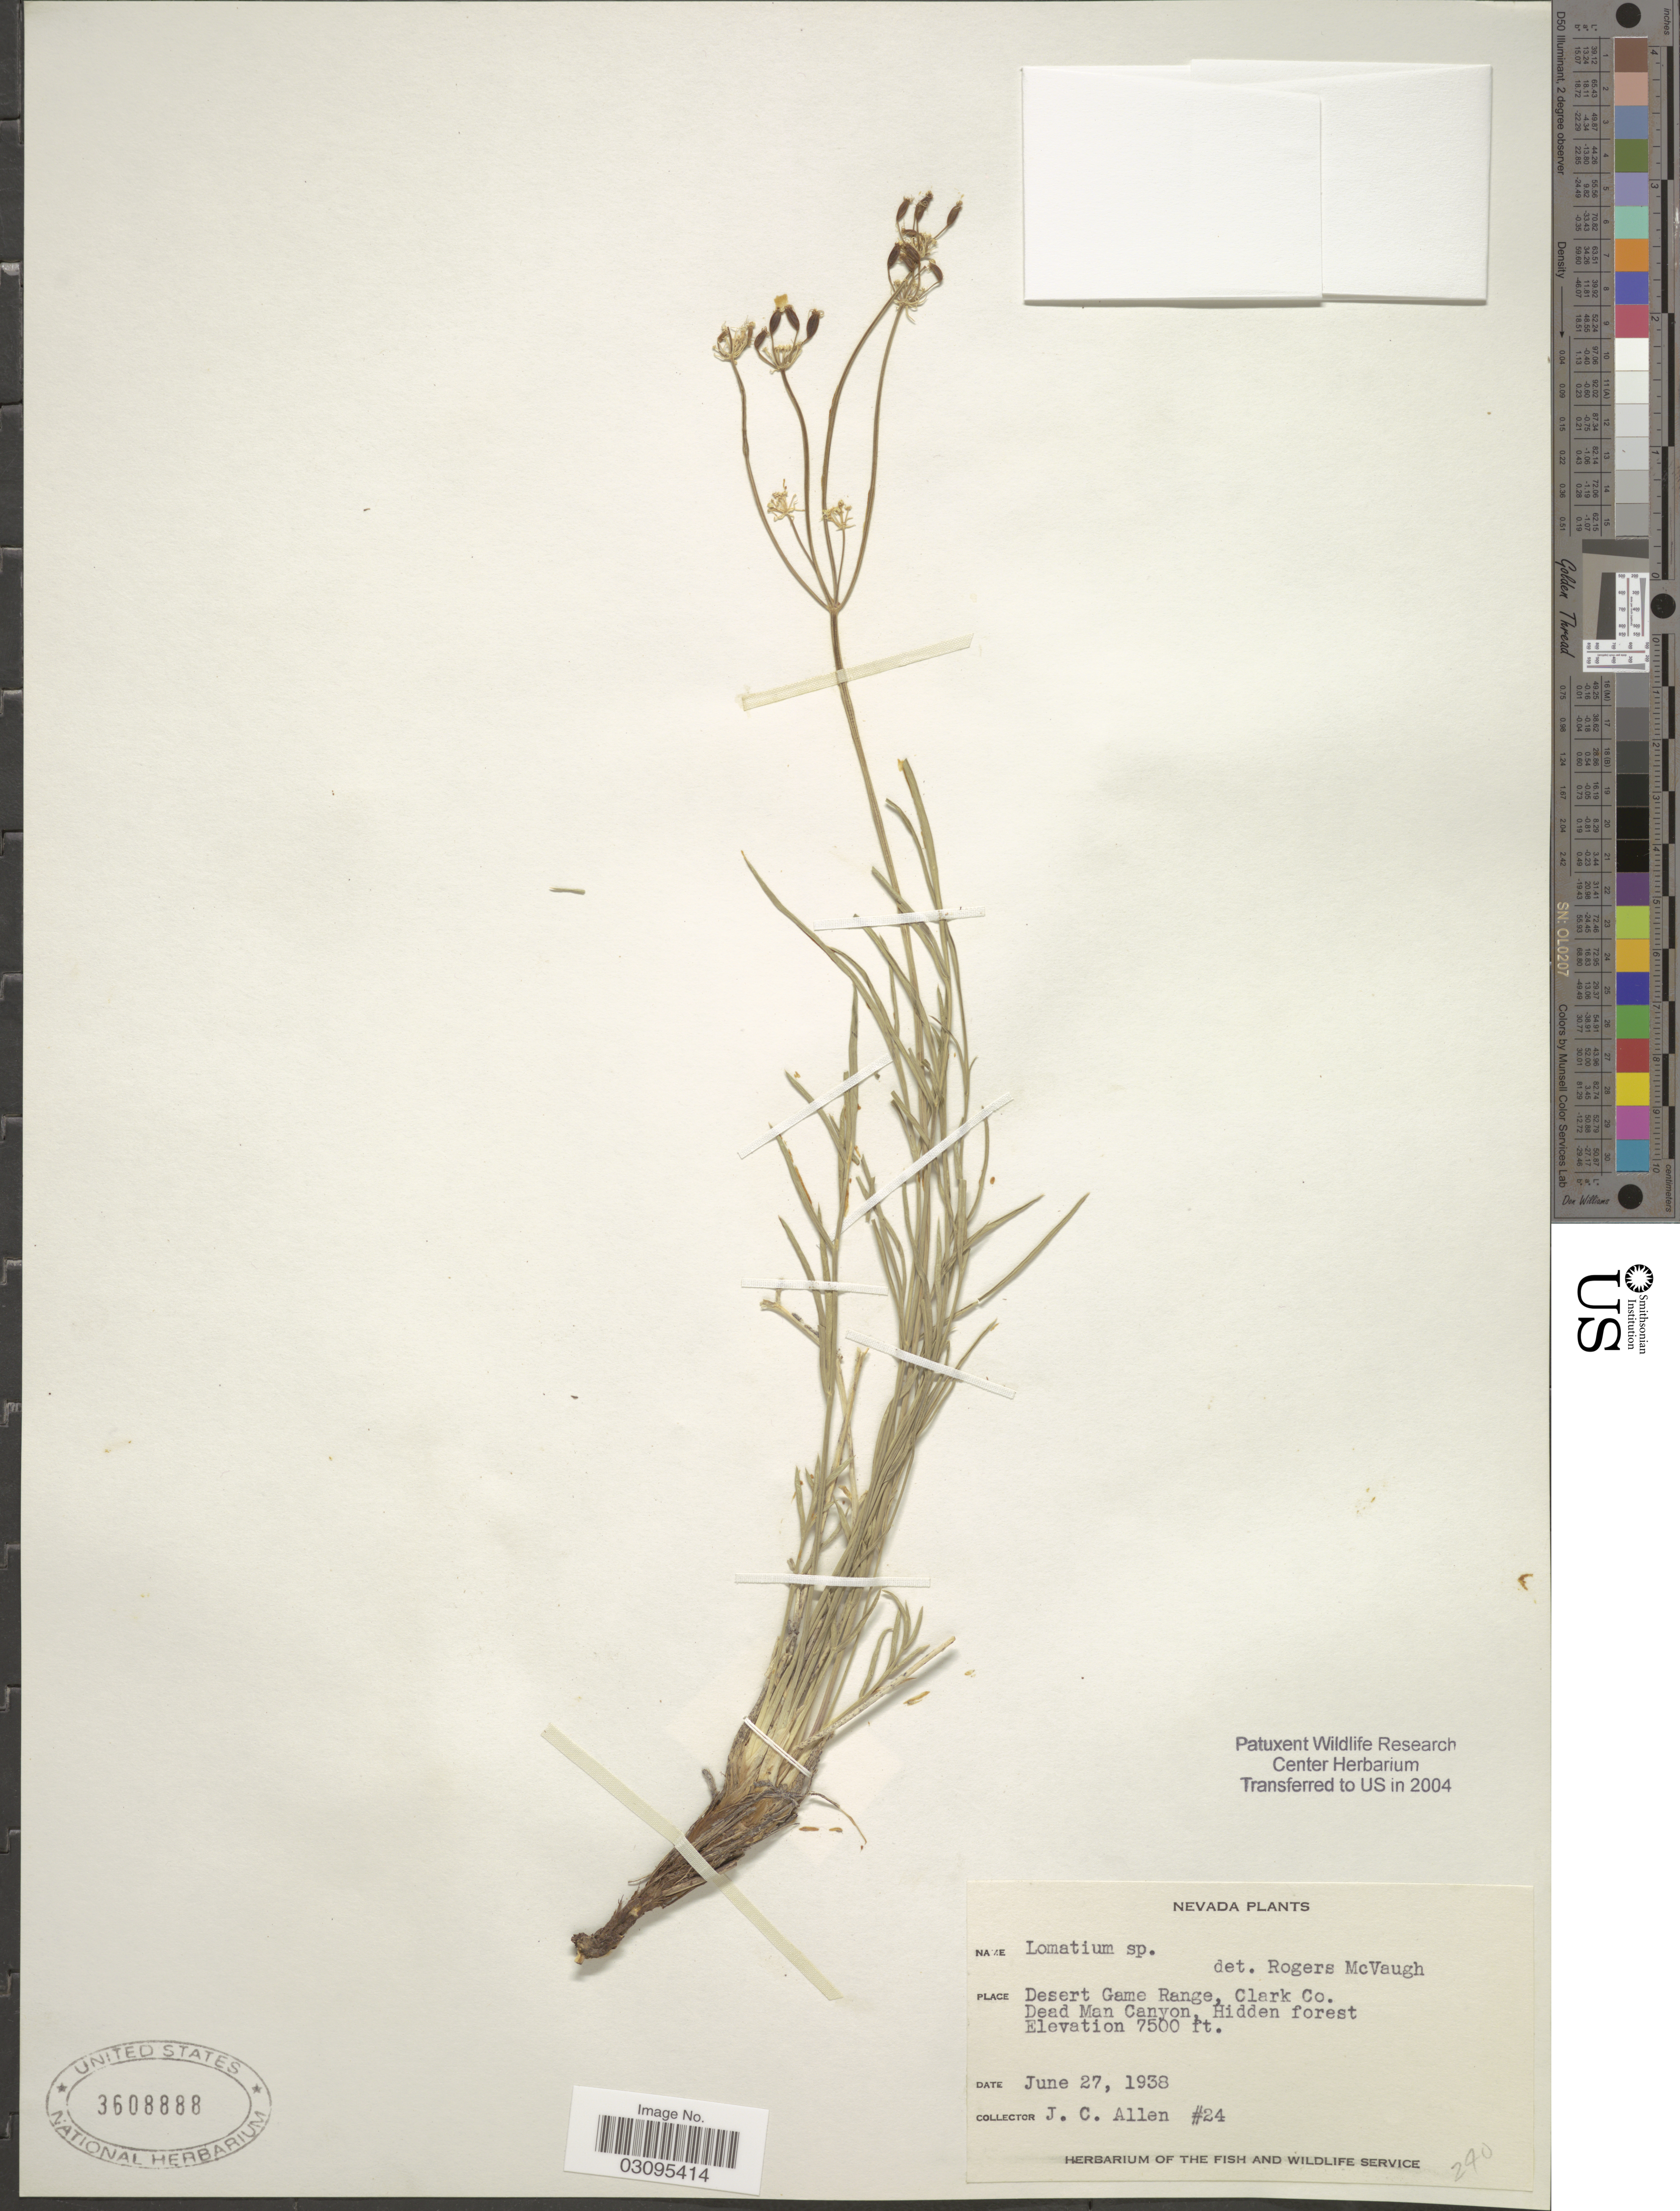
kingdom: Plantae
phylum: Tracheophyta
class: Magnoliopsida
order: Apiales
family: Apiaceae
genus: Lomatium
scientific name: Lomatium sp.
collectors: J. C. Allen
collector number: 24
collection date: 1938-06-27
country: United States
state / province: Nevada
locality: Desert Game Range, Clark Co., Dead Man Canyon, Hidden forest.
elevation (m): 2286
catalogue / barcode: US 3608888